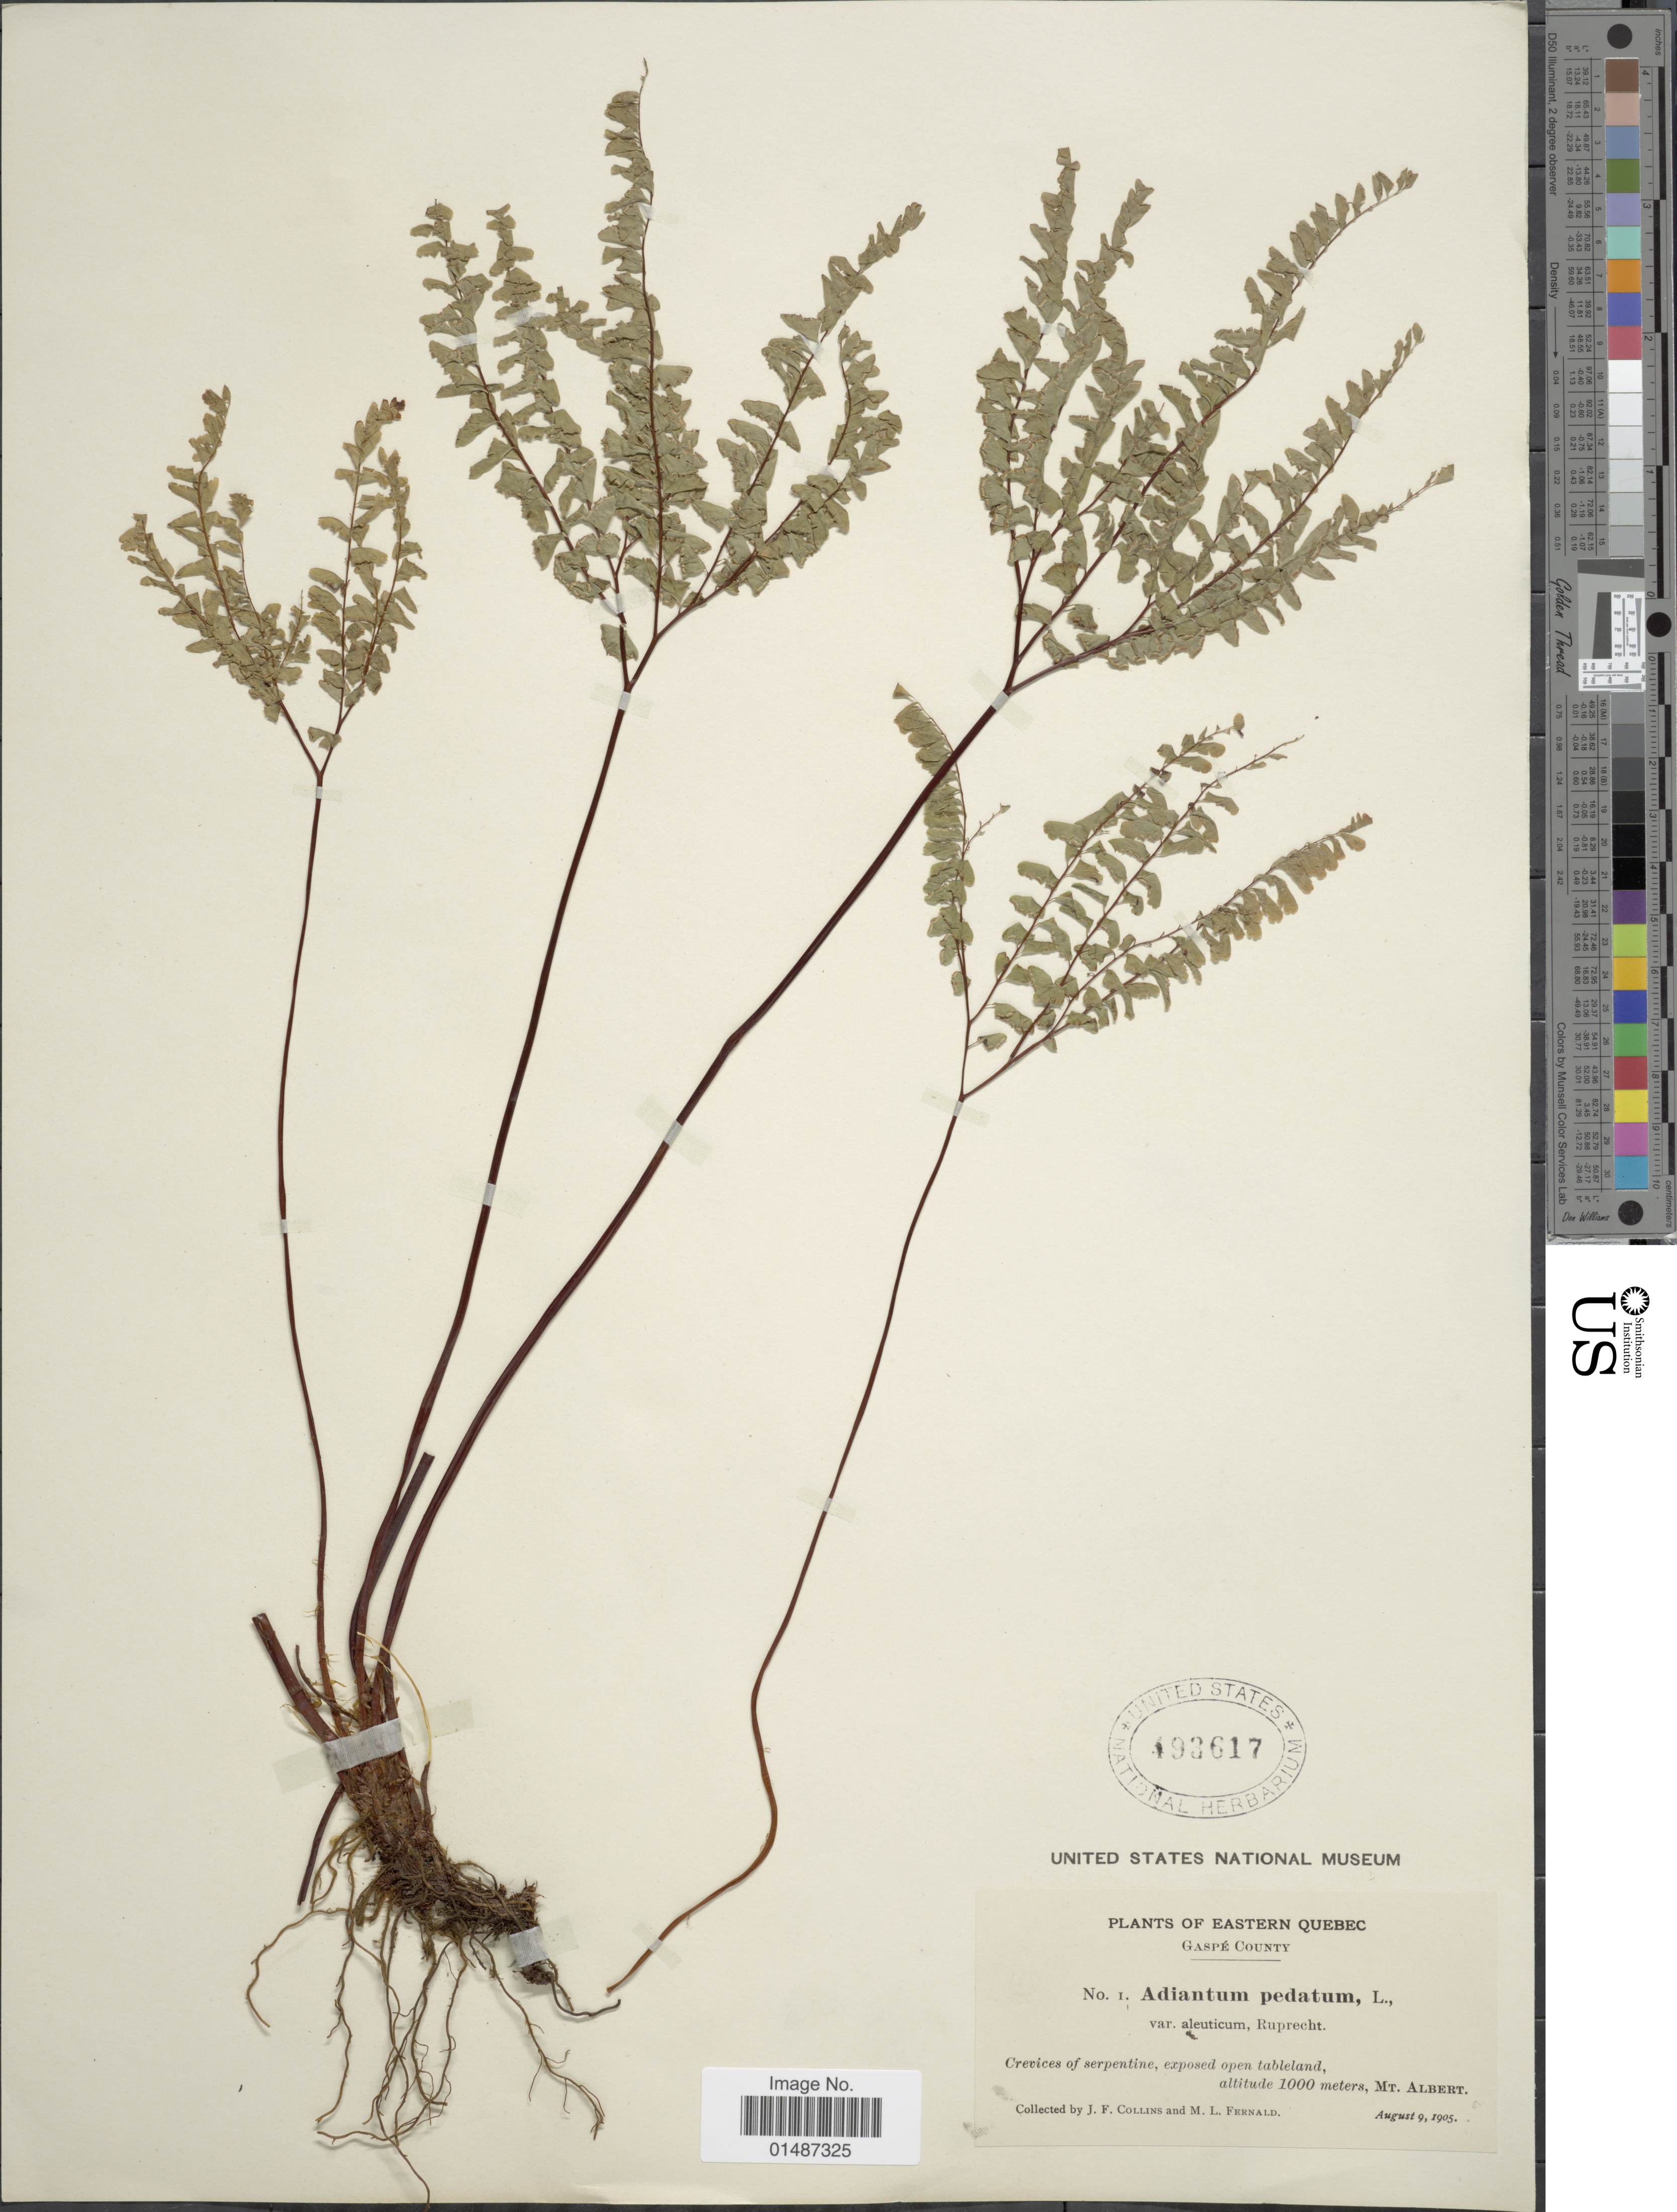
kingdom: Plantae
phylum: Tracheophyta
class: Polypodiopsida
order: Polypodiales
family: Pteridaceae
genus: Adiantum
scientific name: Adiantum pedatum subsp. calderi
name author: Cody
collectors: J. Collins & M. L. Fernald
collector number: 1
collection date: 1905-08-09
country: Canada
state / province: Quebec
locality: Eastern Quebec. Gaspé County. Crevices of serpentine, exposed open tableland, Mt. Albert.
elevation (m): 1000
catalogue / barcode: US 493617